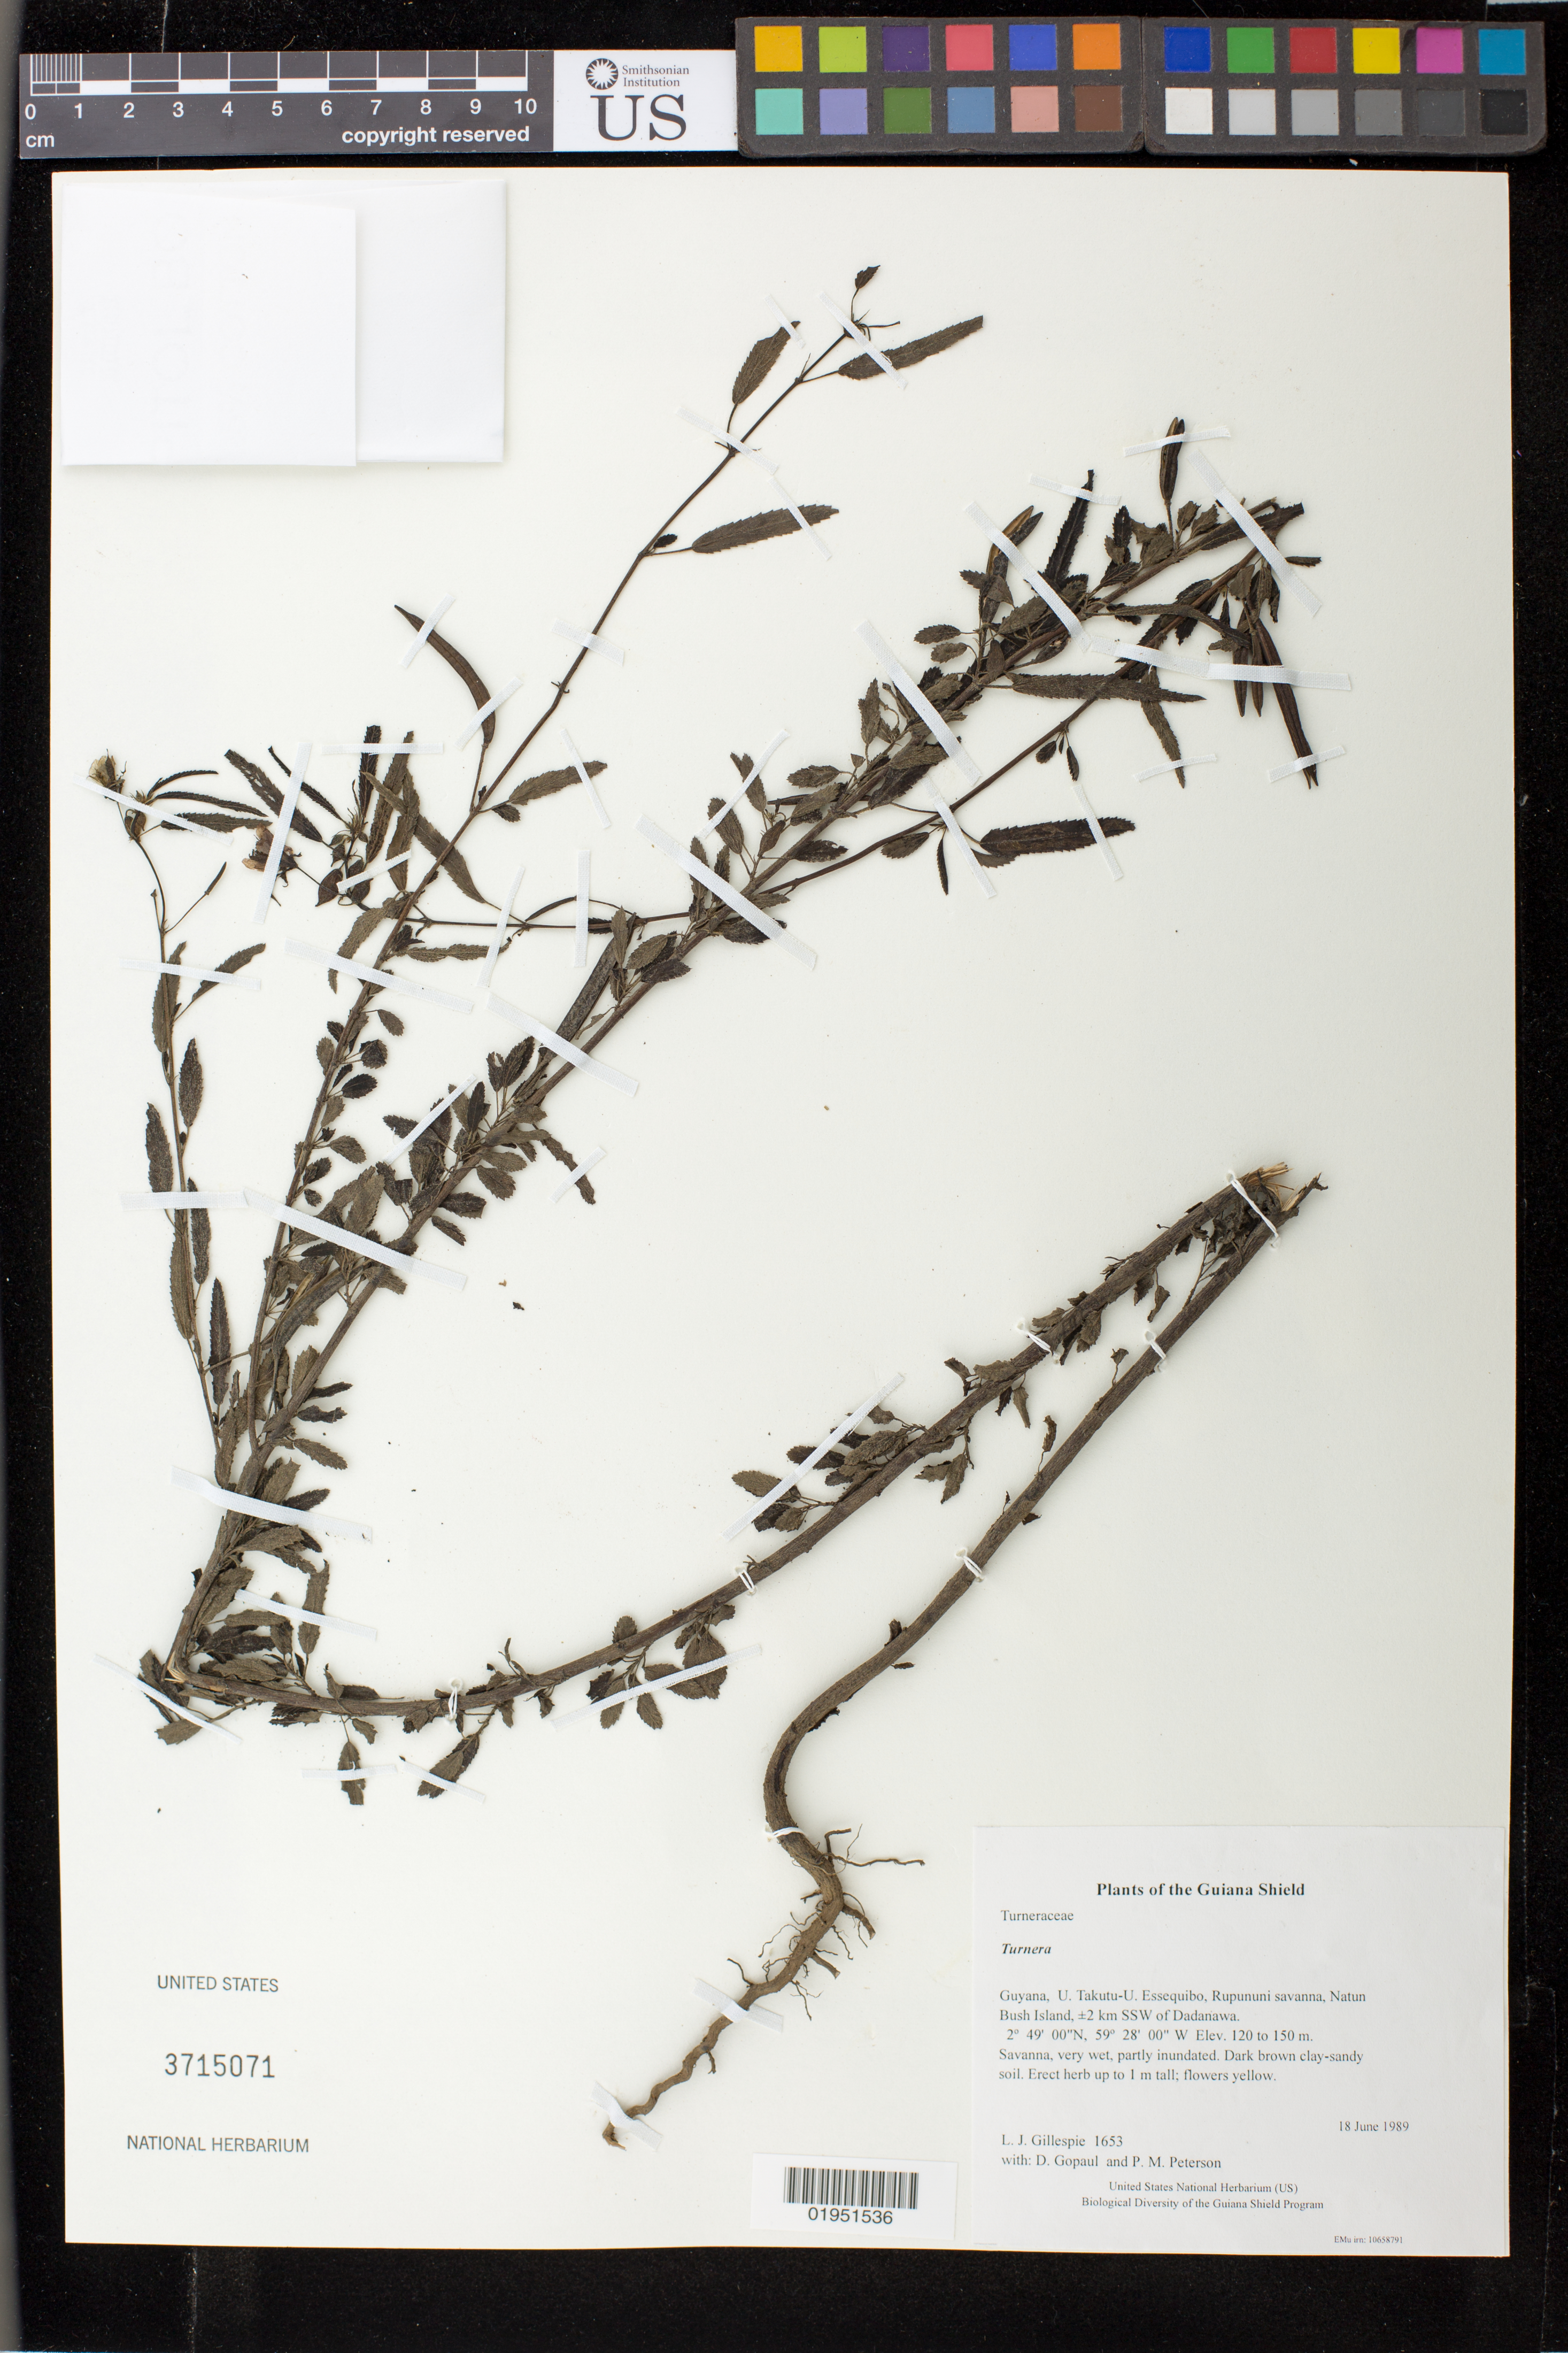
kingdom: Plantae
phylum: Tracheophyta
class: Magnoliopsida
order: Malpighiales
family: Turneraceae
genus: Turnera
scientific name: Turnera sp.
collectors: L. J. Gillespie, D. Gopaul & P. M. Peterson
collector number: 1653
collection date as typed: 18 June 1989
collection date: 1989-06-18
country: Guyana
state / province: U. Takutu-U. Essequibo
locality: Rupununi savanna, Natun Bush Island, ±2 km SSW of Dadanawa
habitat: Savanna, very wet, partly inundated. Dark brown clay-sandy soil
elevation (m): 120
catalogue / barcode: US 3715071